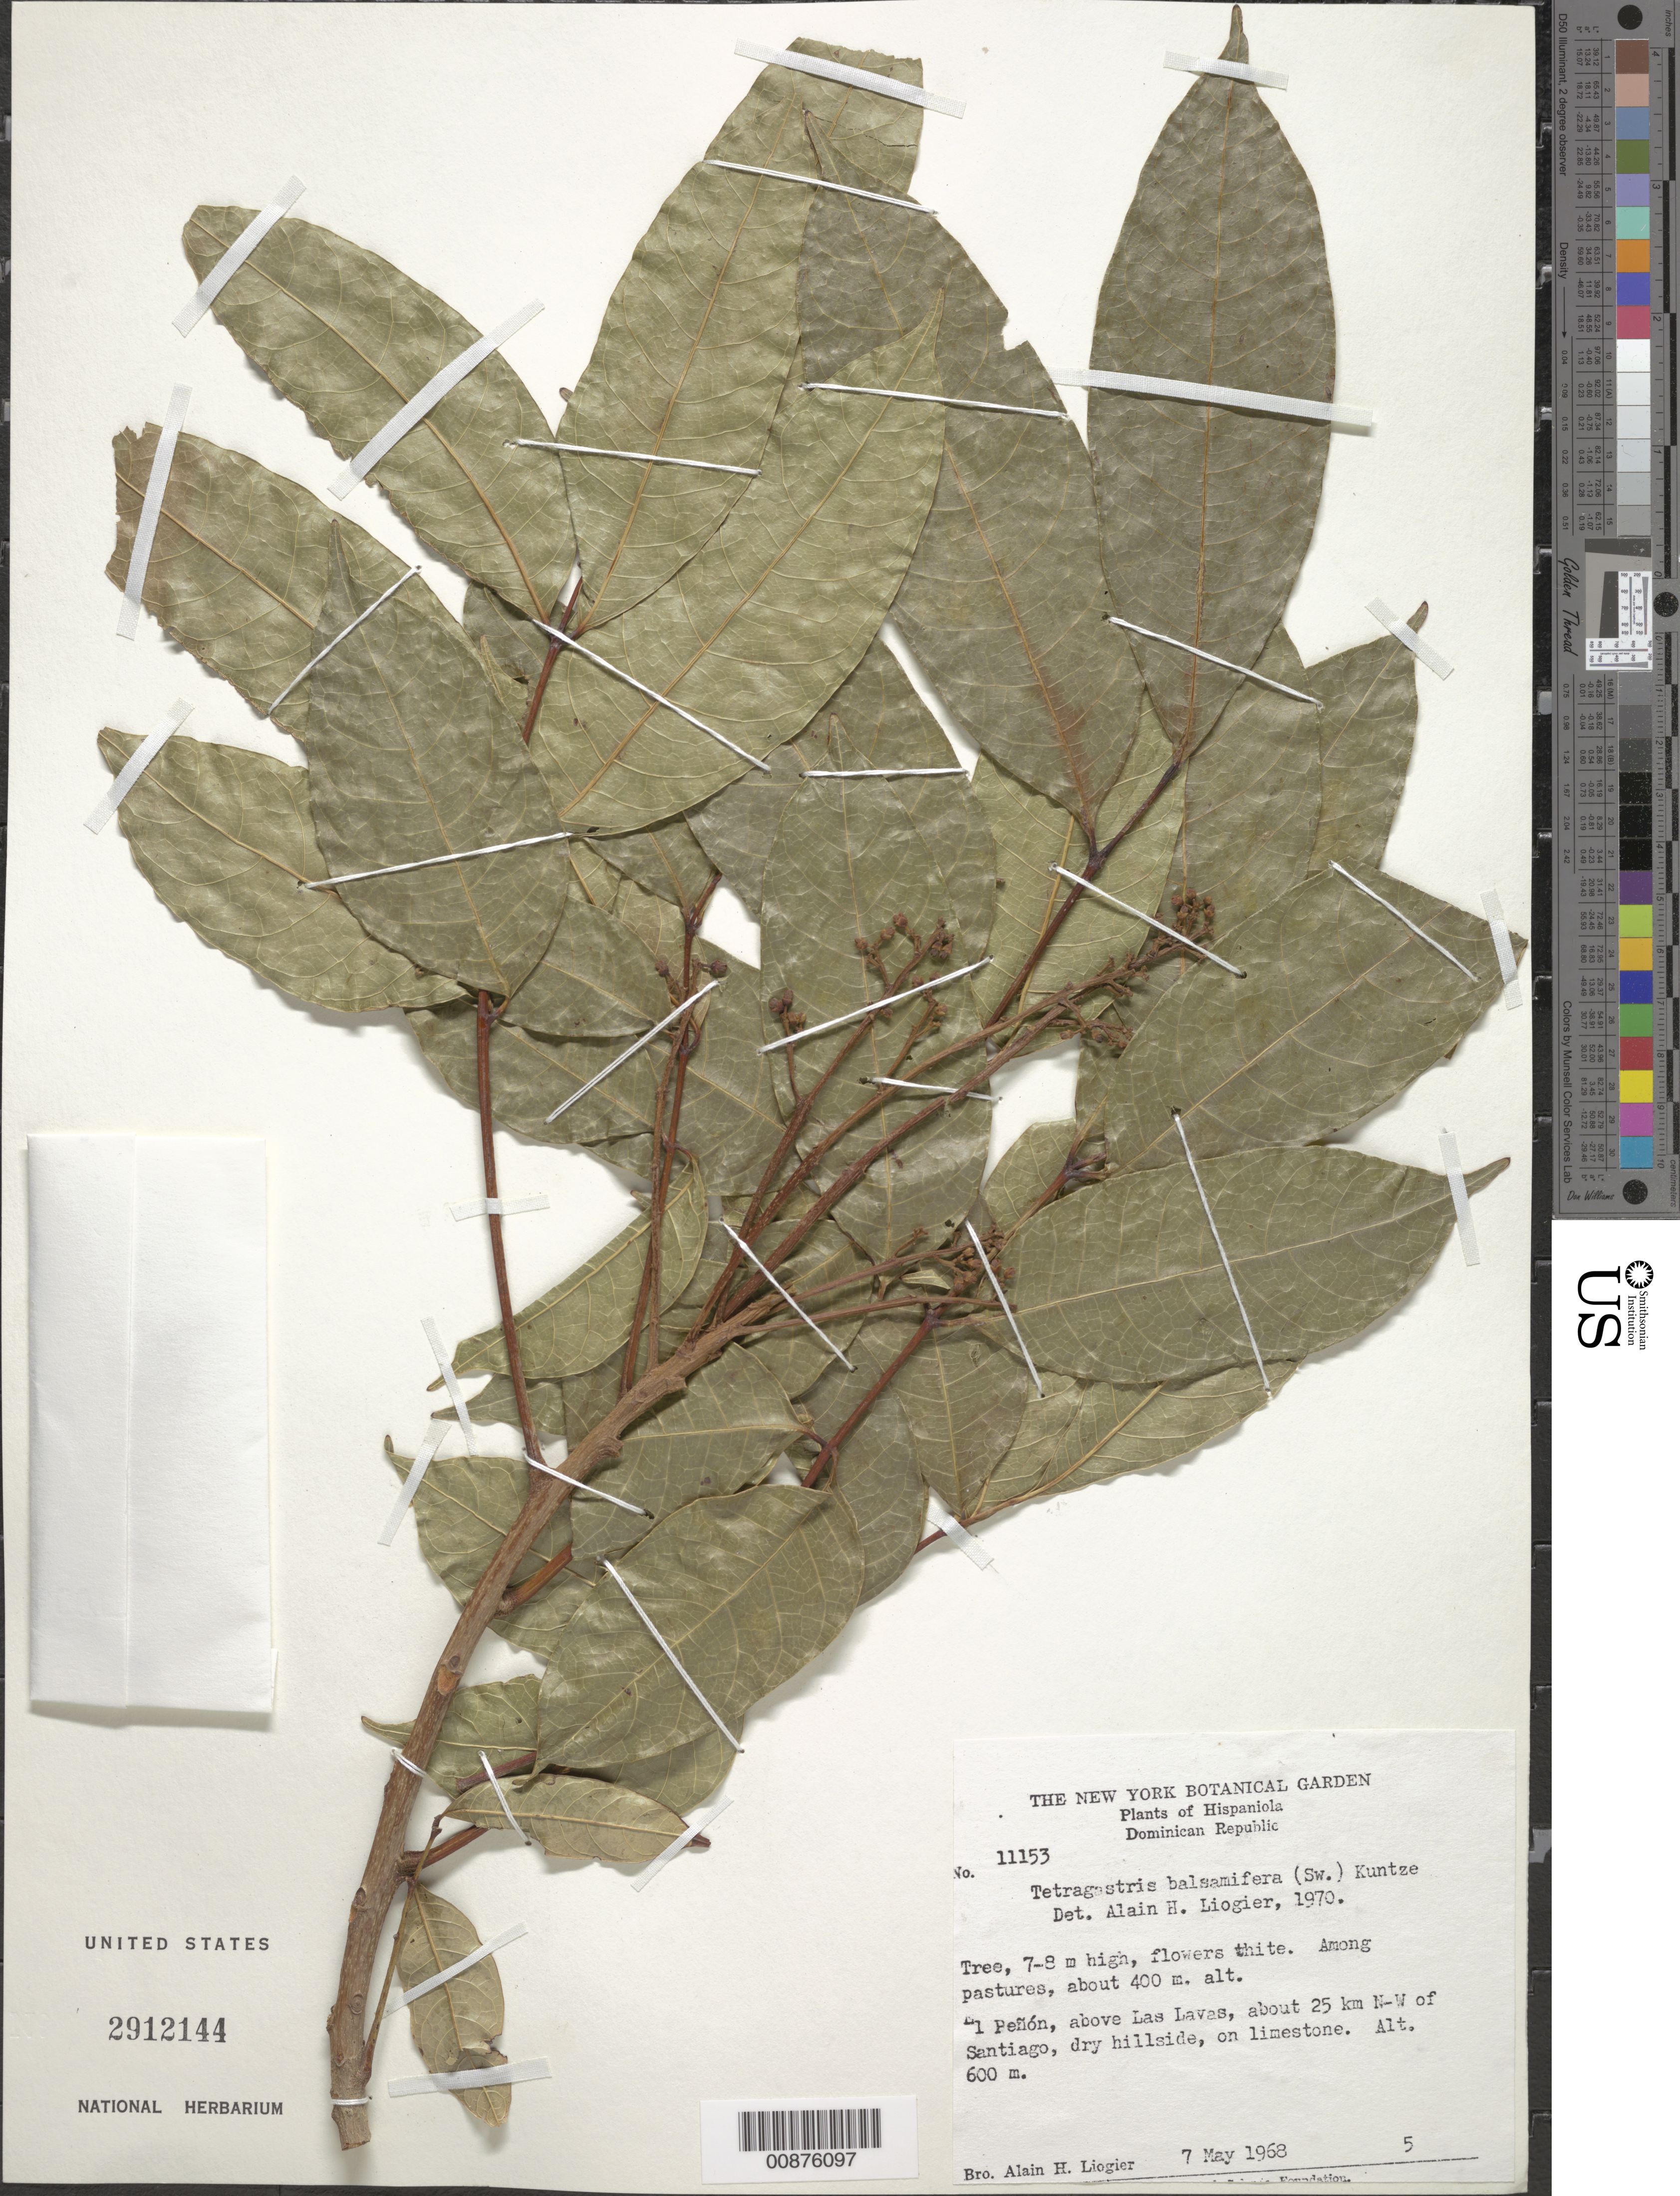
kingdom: Plantae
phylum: Tracheophyta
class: Magnoliopsida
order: Sapindales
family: Burseraceae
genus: Protium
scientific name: Protium balsamiferum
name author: (Sw.) Daly & P. Fine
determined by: Daly, Douglas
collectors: A. H. Liogier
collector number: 11153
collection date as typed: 07 May 1968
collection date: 1968-05-07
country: Dominican Republic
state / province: Santiago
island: Hispaniola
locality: El Peñon, above Las Lavas, about 25 km NW of Santiago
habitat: Among pastures on dry hillside on limestone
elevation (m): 400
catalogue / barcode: US 2912144